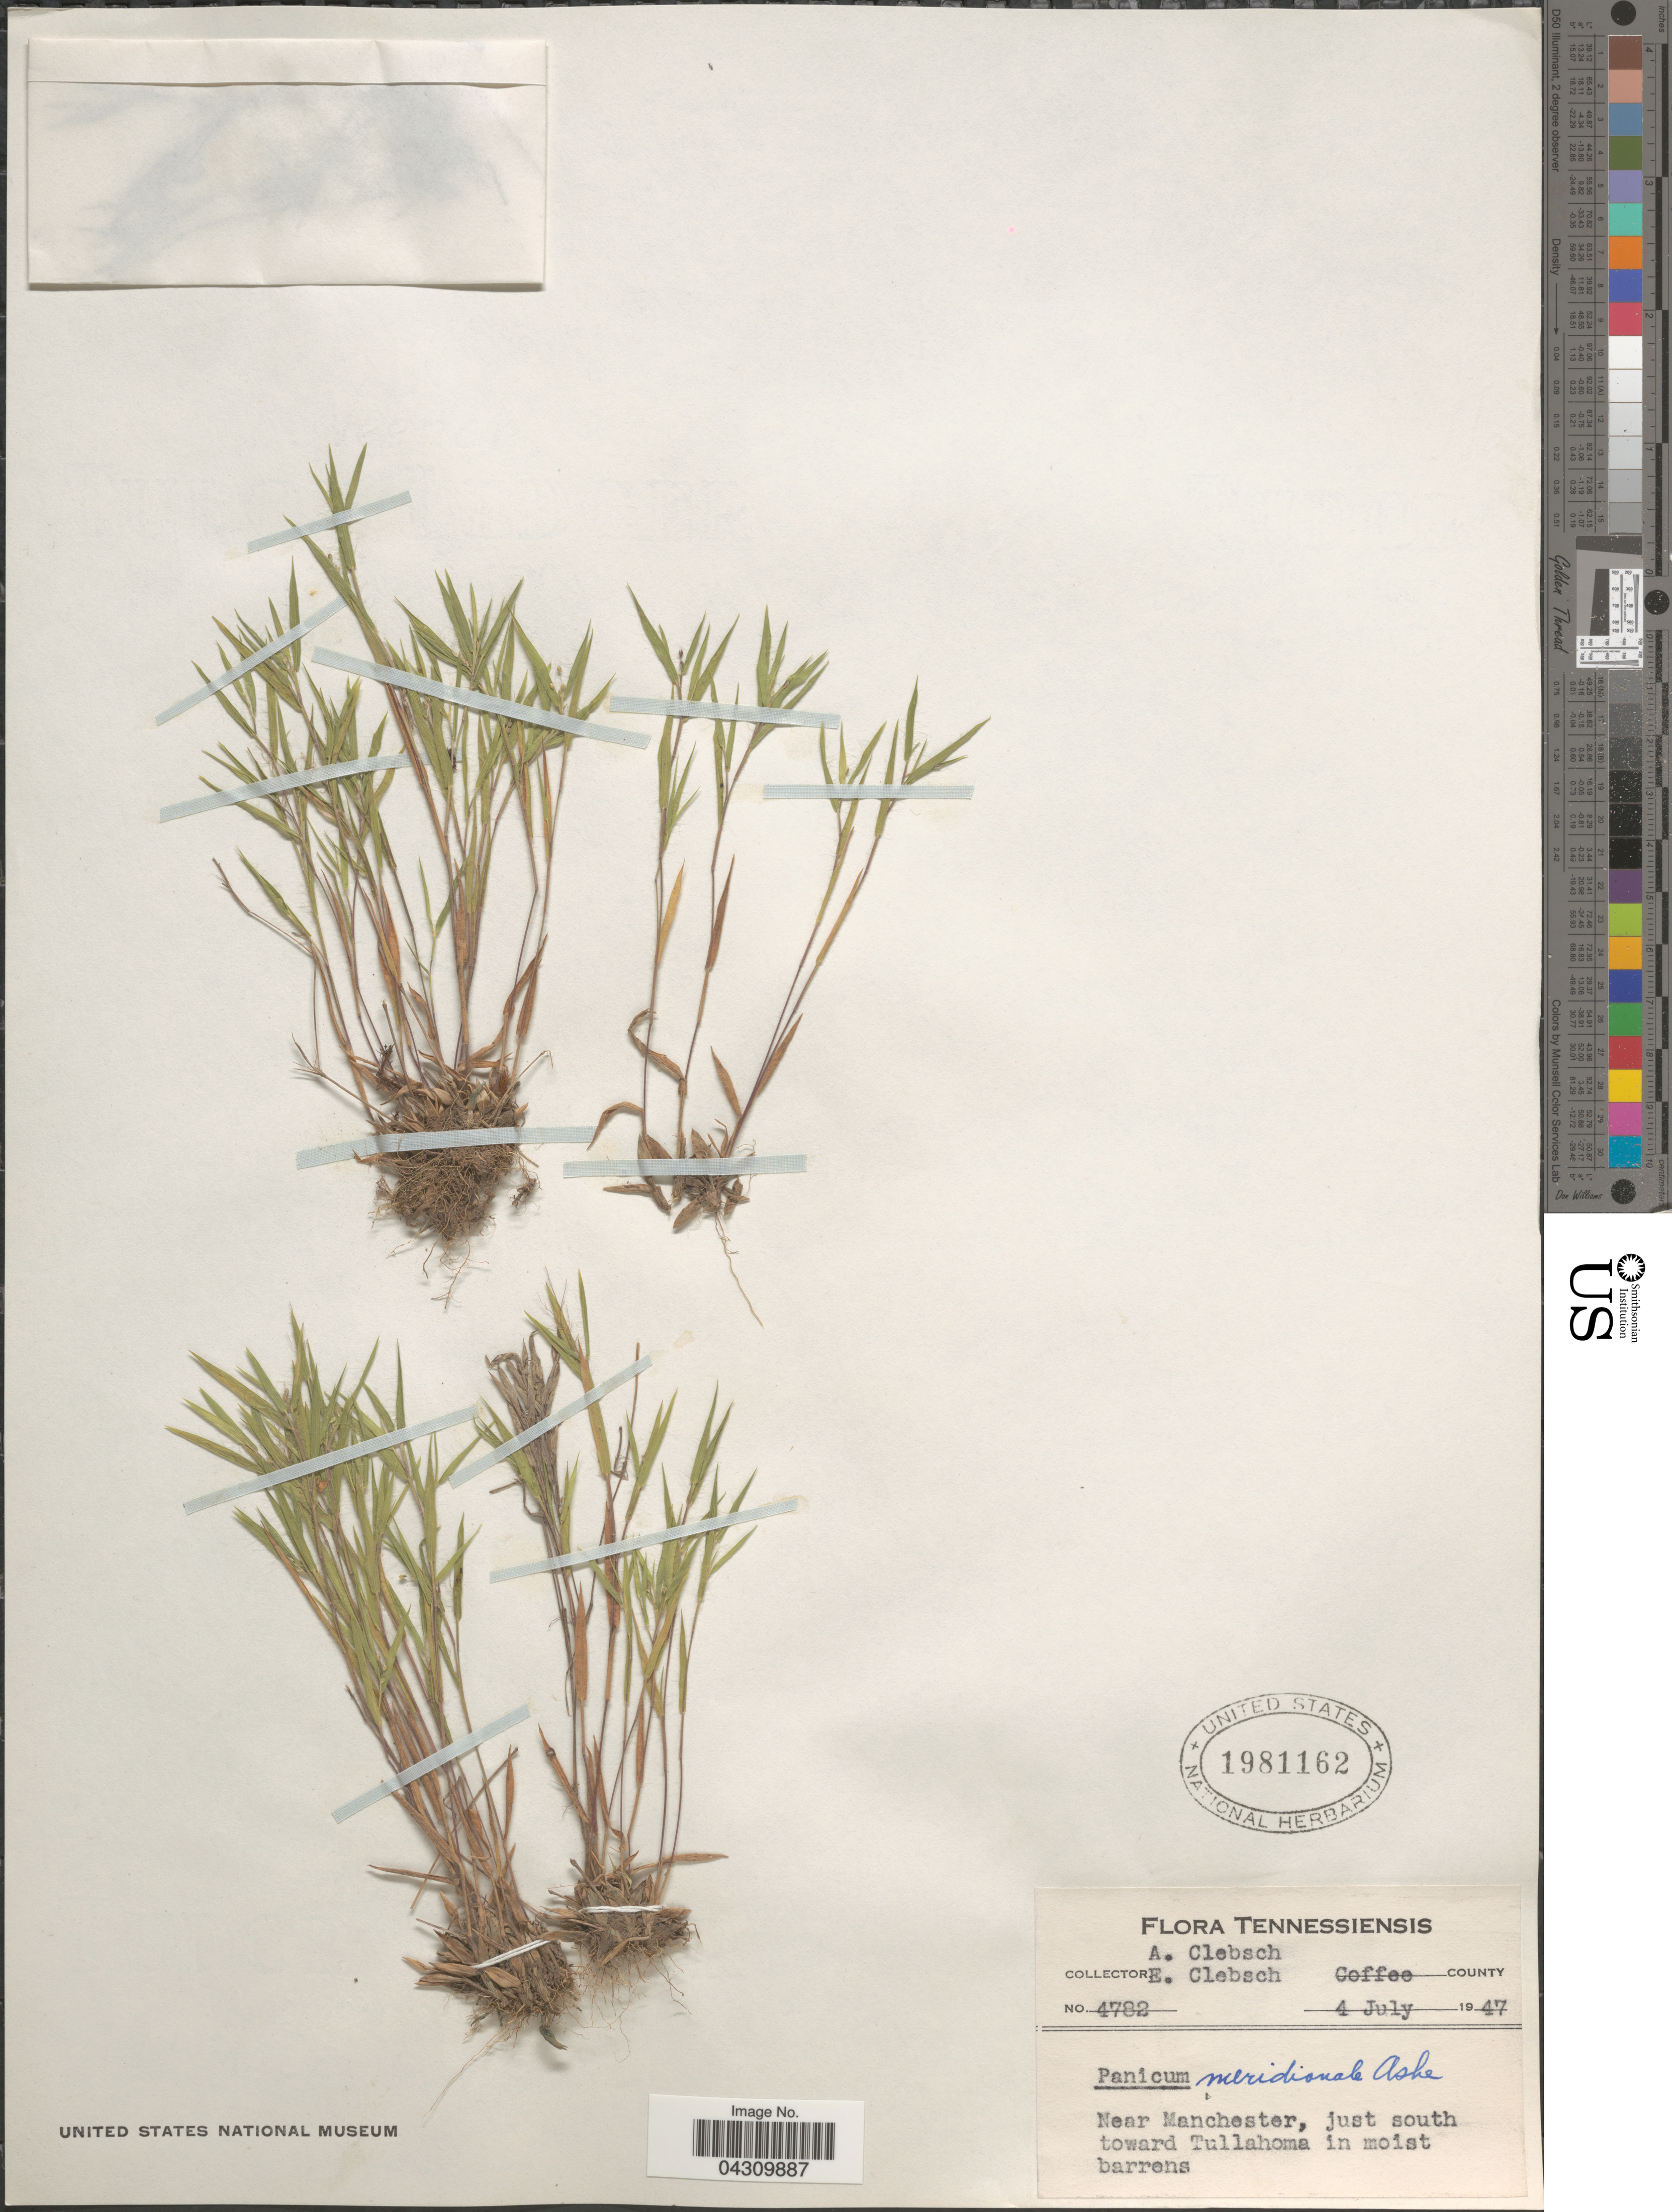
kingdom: Plantae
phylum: Tracheophyta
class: Liliopsida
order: Poales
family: Poaceae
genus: Dichanthelium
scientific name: Dichanthelium acuminatum var. acuminatum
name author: (Sw.) Gould & C.A. Clark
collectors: A. Clebsch & E. Clebsch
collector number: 4782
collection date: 1947-07-04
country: United States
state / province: Tennessee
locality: Coffee County. Near Manchester, just south toward Tullahoma in moist barrens.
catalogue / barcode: US 1981162